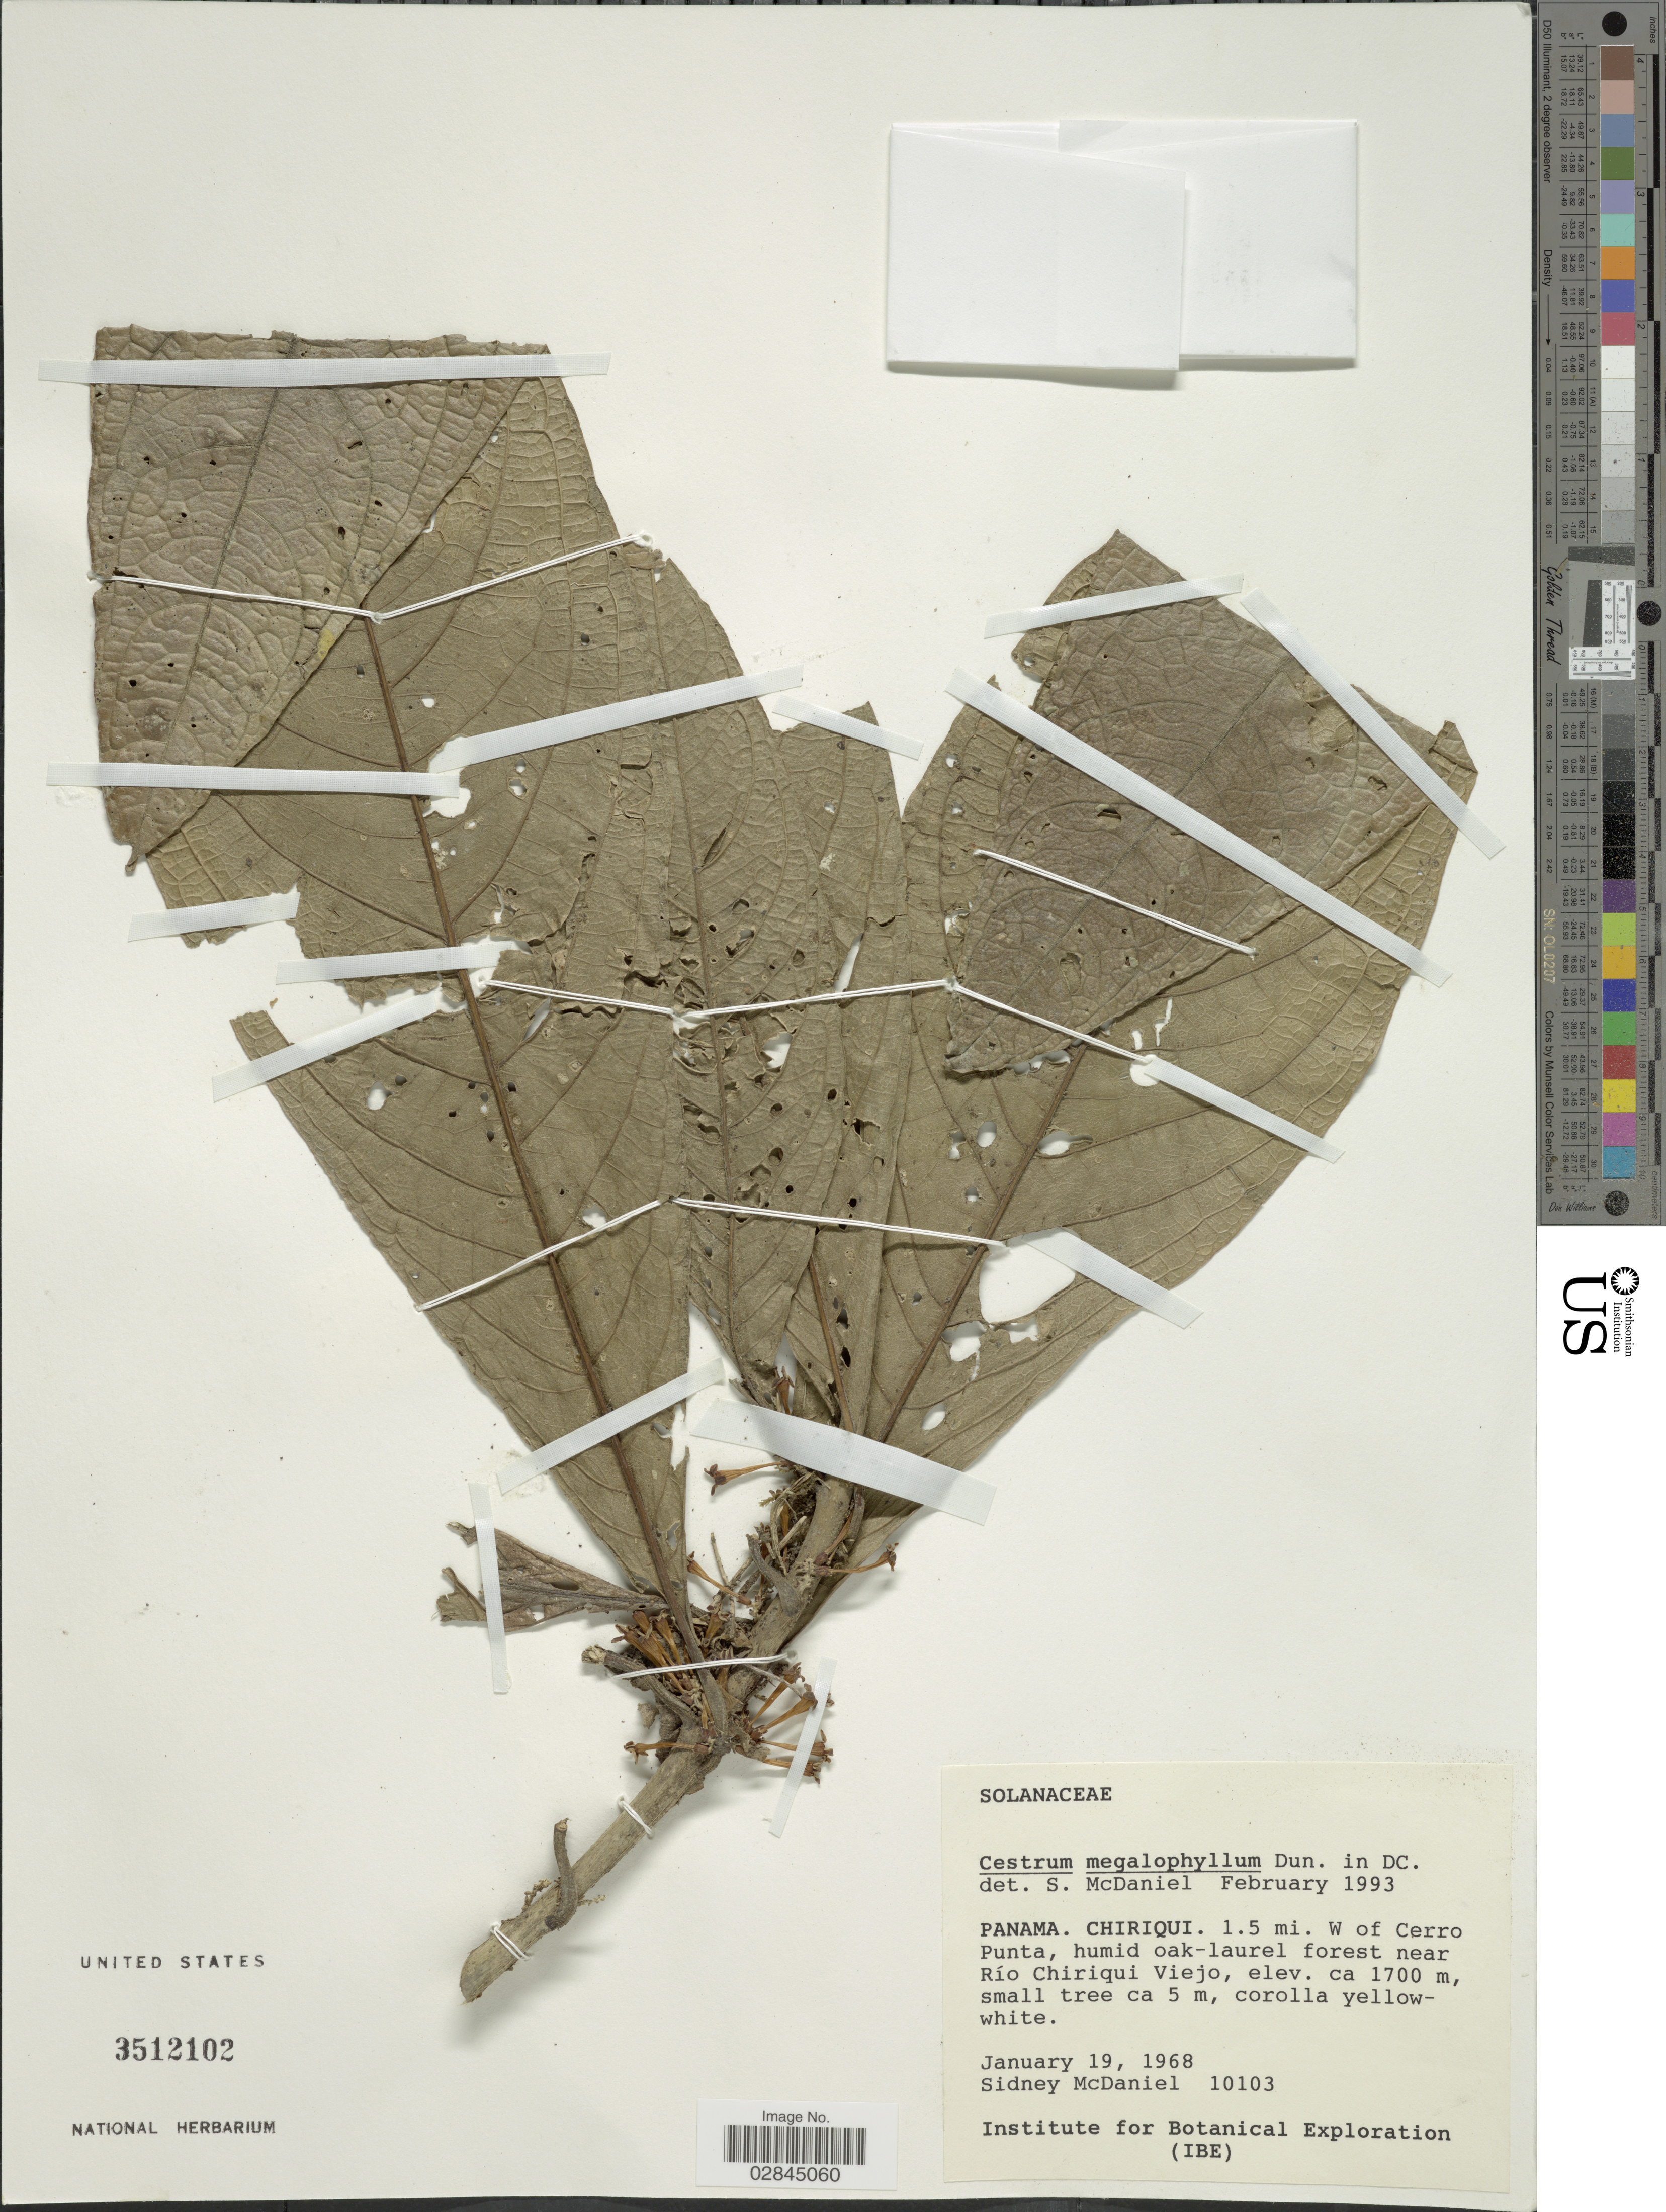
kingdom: Plantae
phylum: Tracheophyta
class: Magnoliopsida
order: Solanales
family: Solanaceae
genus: Cestrum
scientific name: Cestrum schlechtendahlii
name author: G. Don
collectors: S. McDaniel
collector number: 10103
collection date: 1968-01-19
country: Panama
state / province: Chiriqui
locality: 1.5 mi. W of Cerro Punta, humid oak-laurel forest near Río Chiriqui Viejo.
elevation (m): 1700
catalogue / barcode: US 3512102